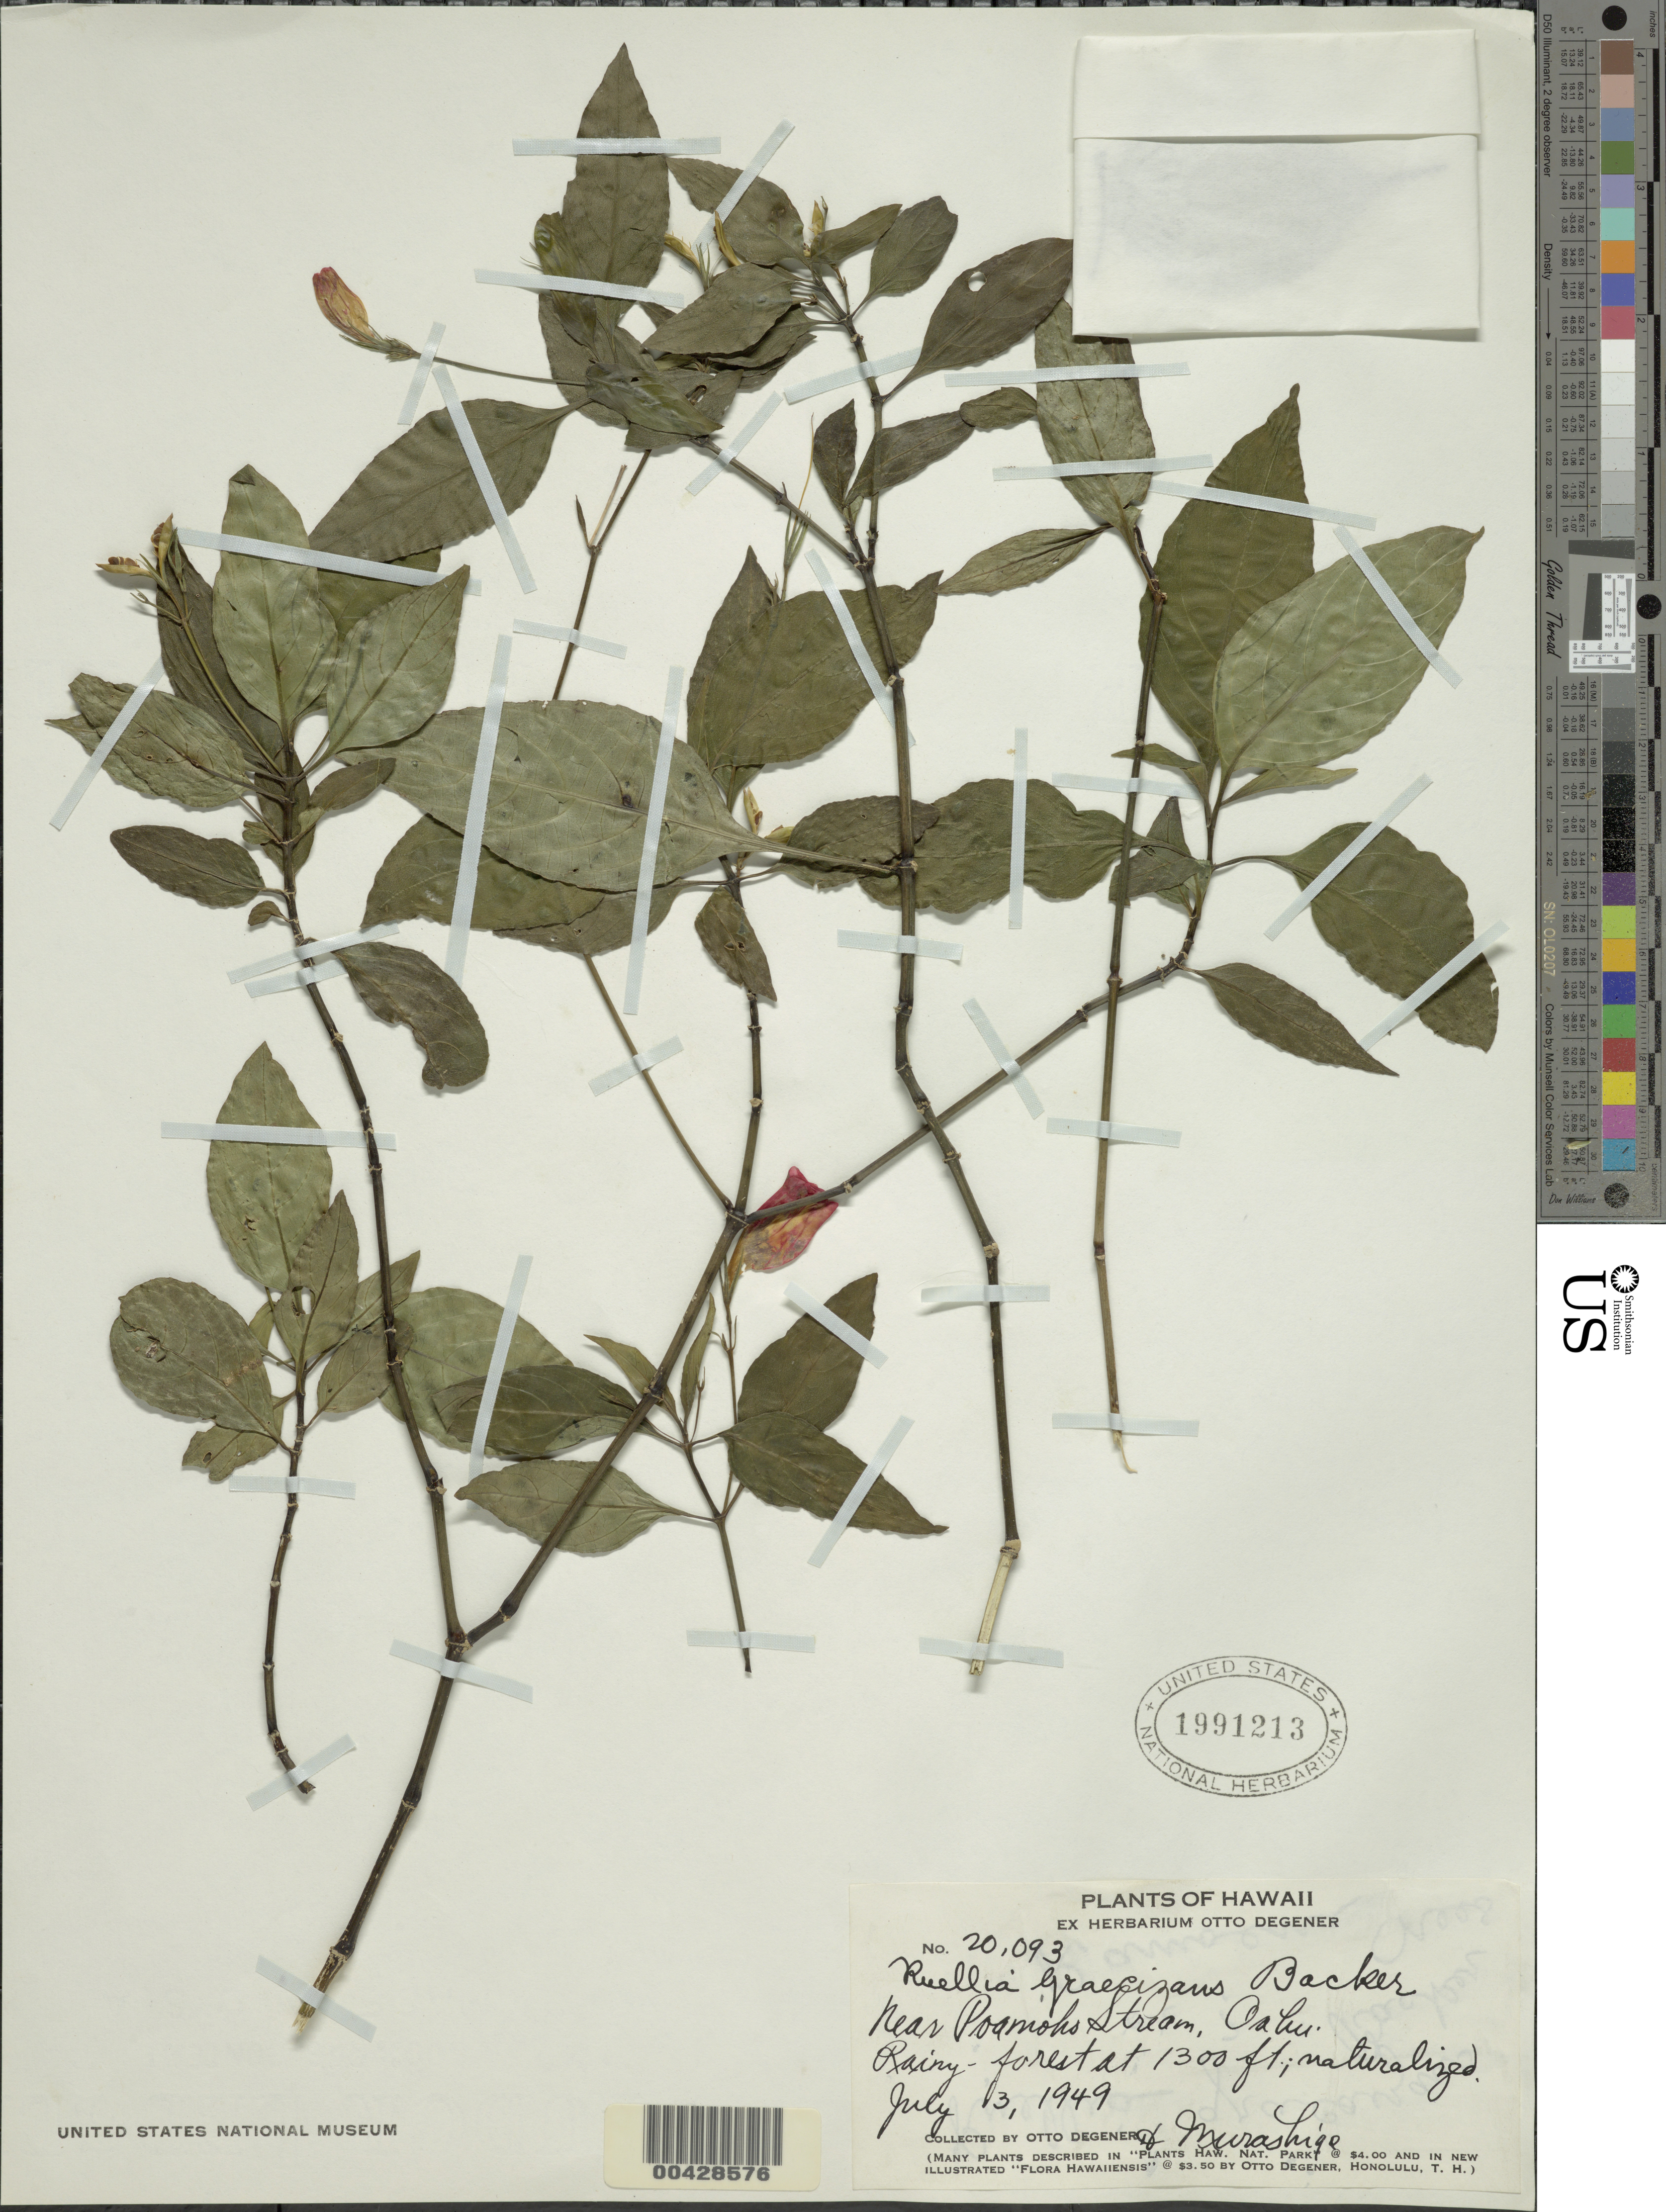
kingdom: Plantae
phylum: Tracheophyta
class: Magnoliopsida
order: Lamiales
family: Acanthaceae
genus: Ruellia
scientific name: Ruellia brevifolia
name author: (Pohl) C. Ezcurra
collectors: O. Degener & T. Murashige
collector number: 20093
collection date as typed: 3 Jul 1949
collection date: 1949-07-03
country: United States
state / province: Hawaii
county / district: Honolulu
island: Oahu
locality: Near Poamoho Stream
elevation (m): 396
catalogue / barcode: US 1991213